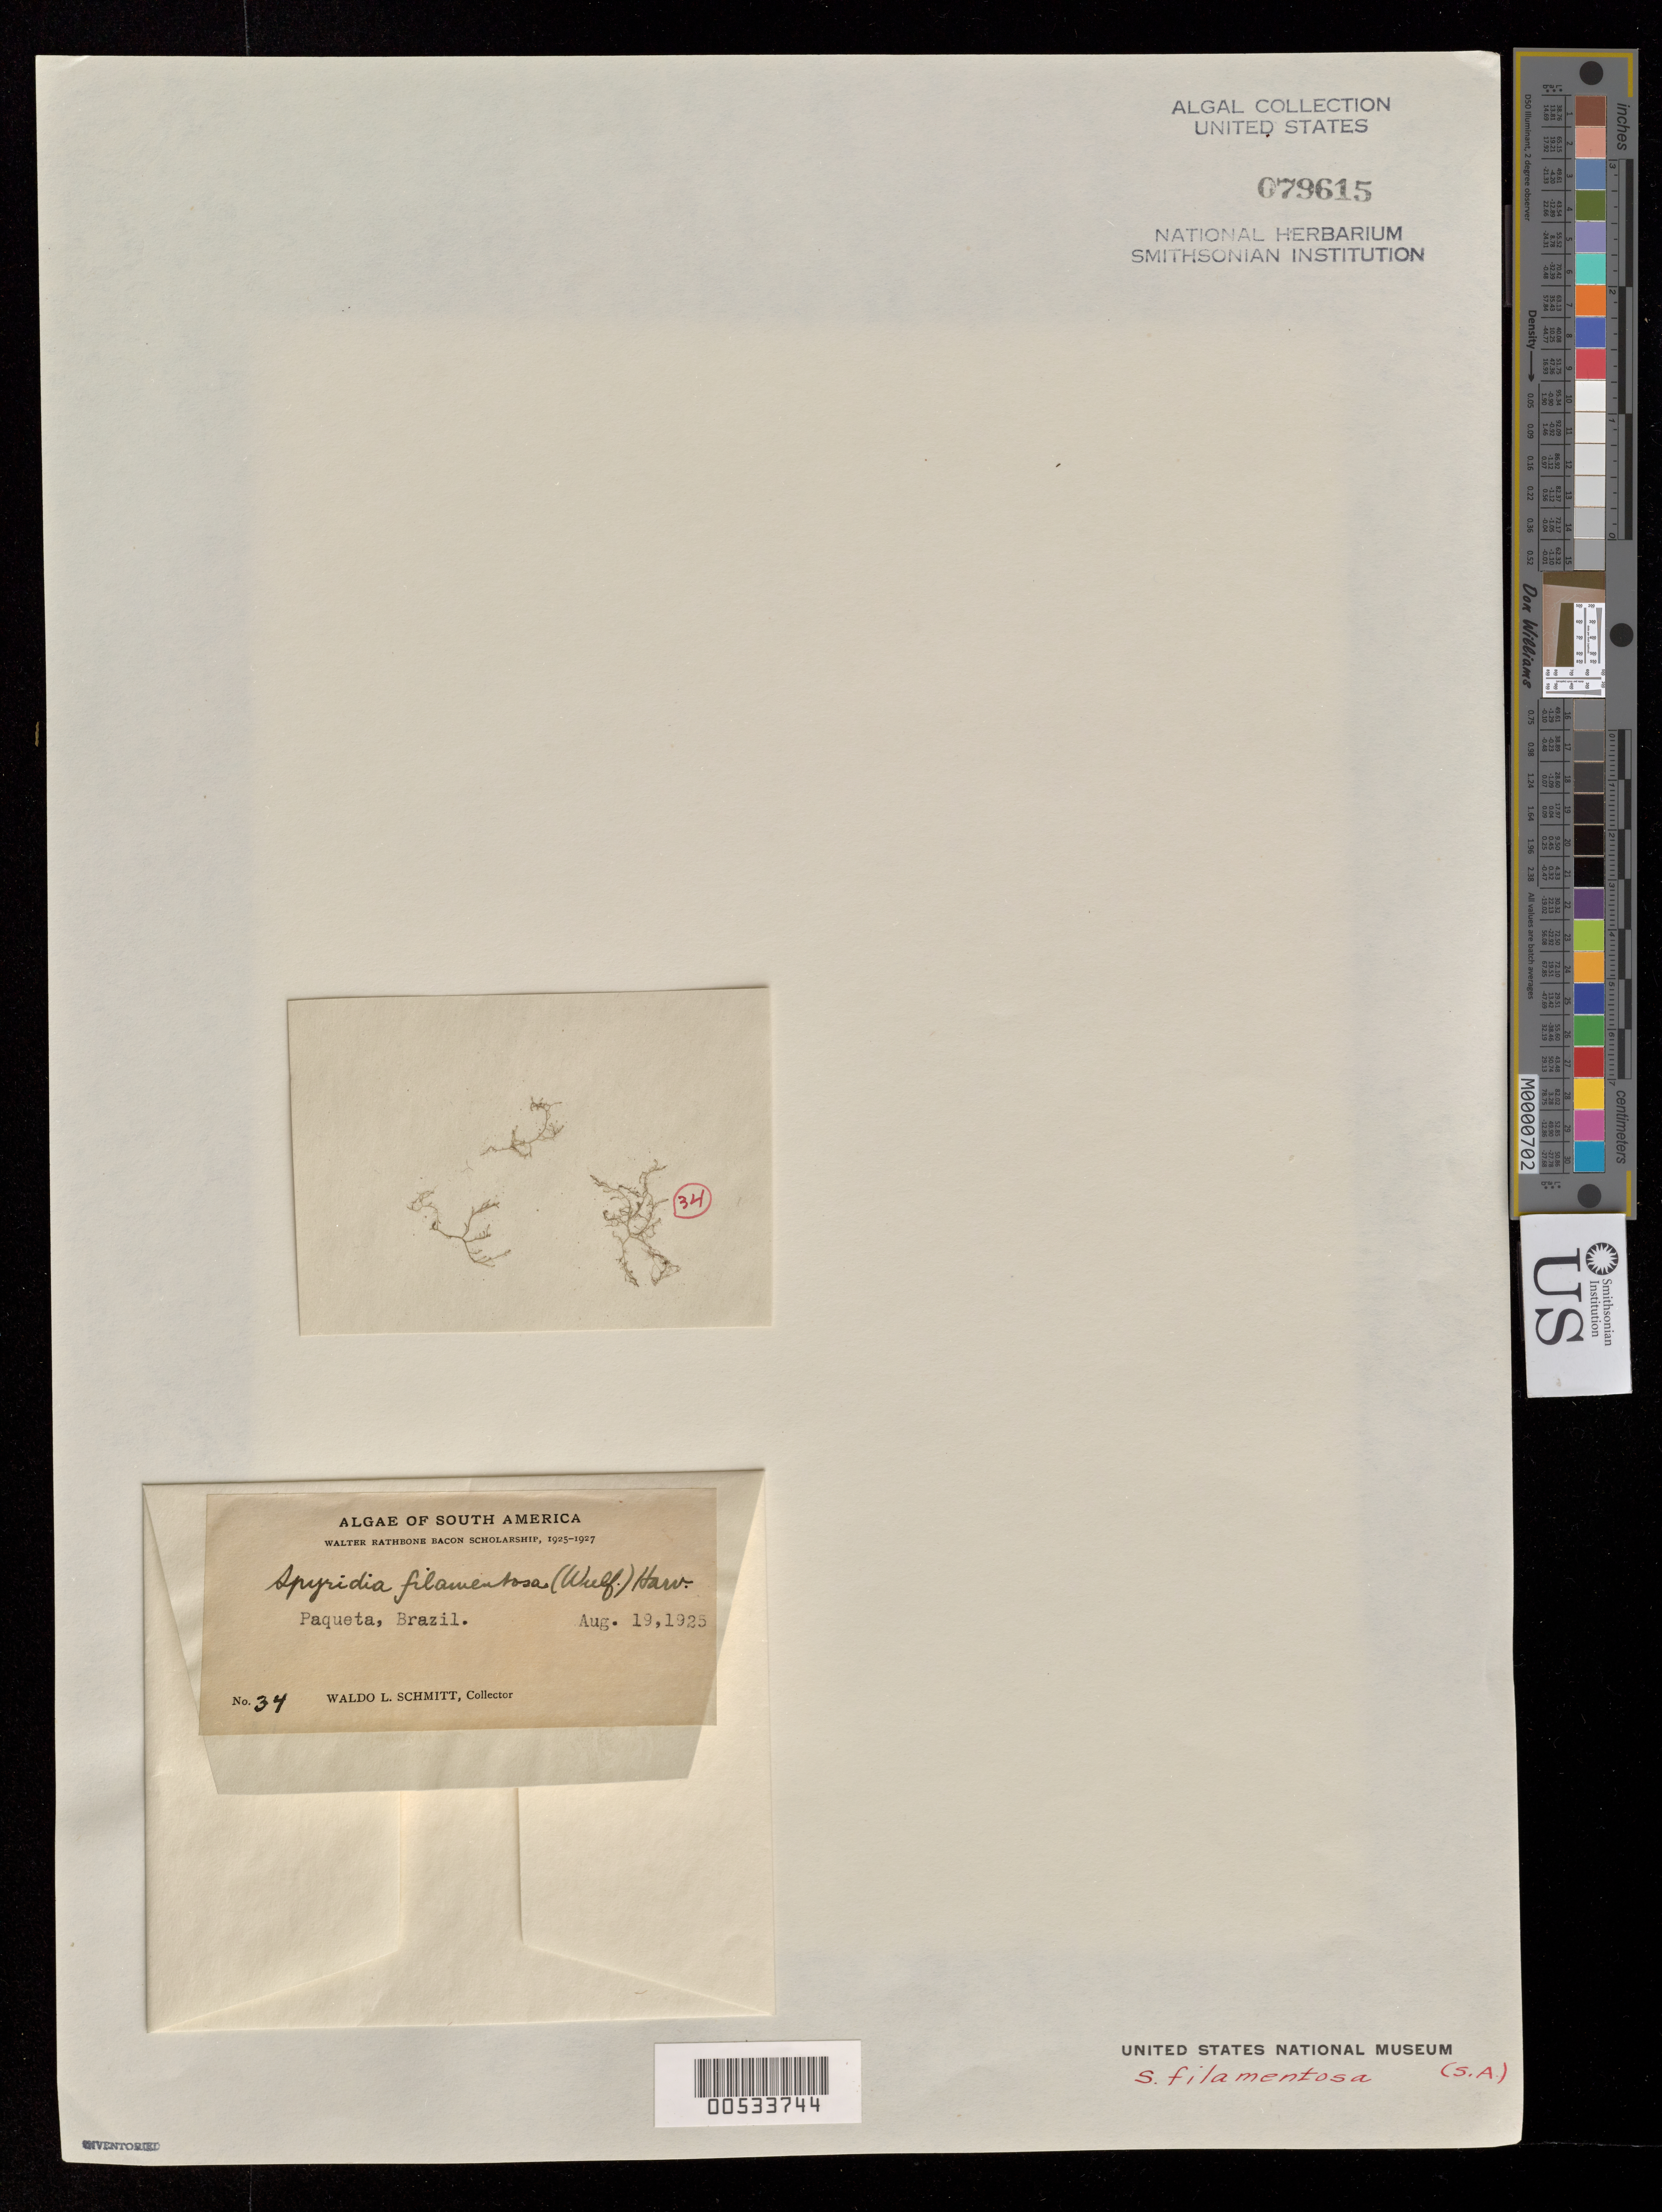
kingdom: Plantae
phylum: Rhodophyta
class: Florideophyceae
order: Ceramiales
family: Spyridiaceae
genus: Spyridia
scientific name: Spyridia filamentosa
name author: (Wulfen) Harv.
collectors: W. L. Schmitt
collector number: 34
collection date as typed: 19 Aug 1925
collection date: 1925-08-19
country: Brazil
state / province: Rio de Janeiro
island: Ilha do Paqueta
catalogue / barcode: US 79615